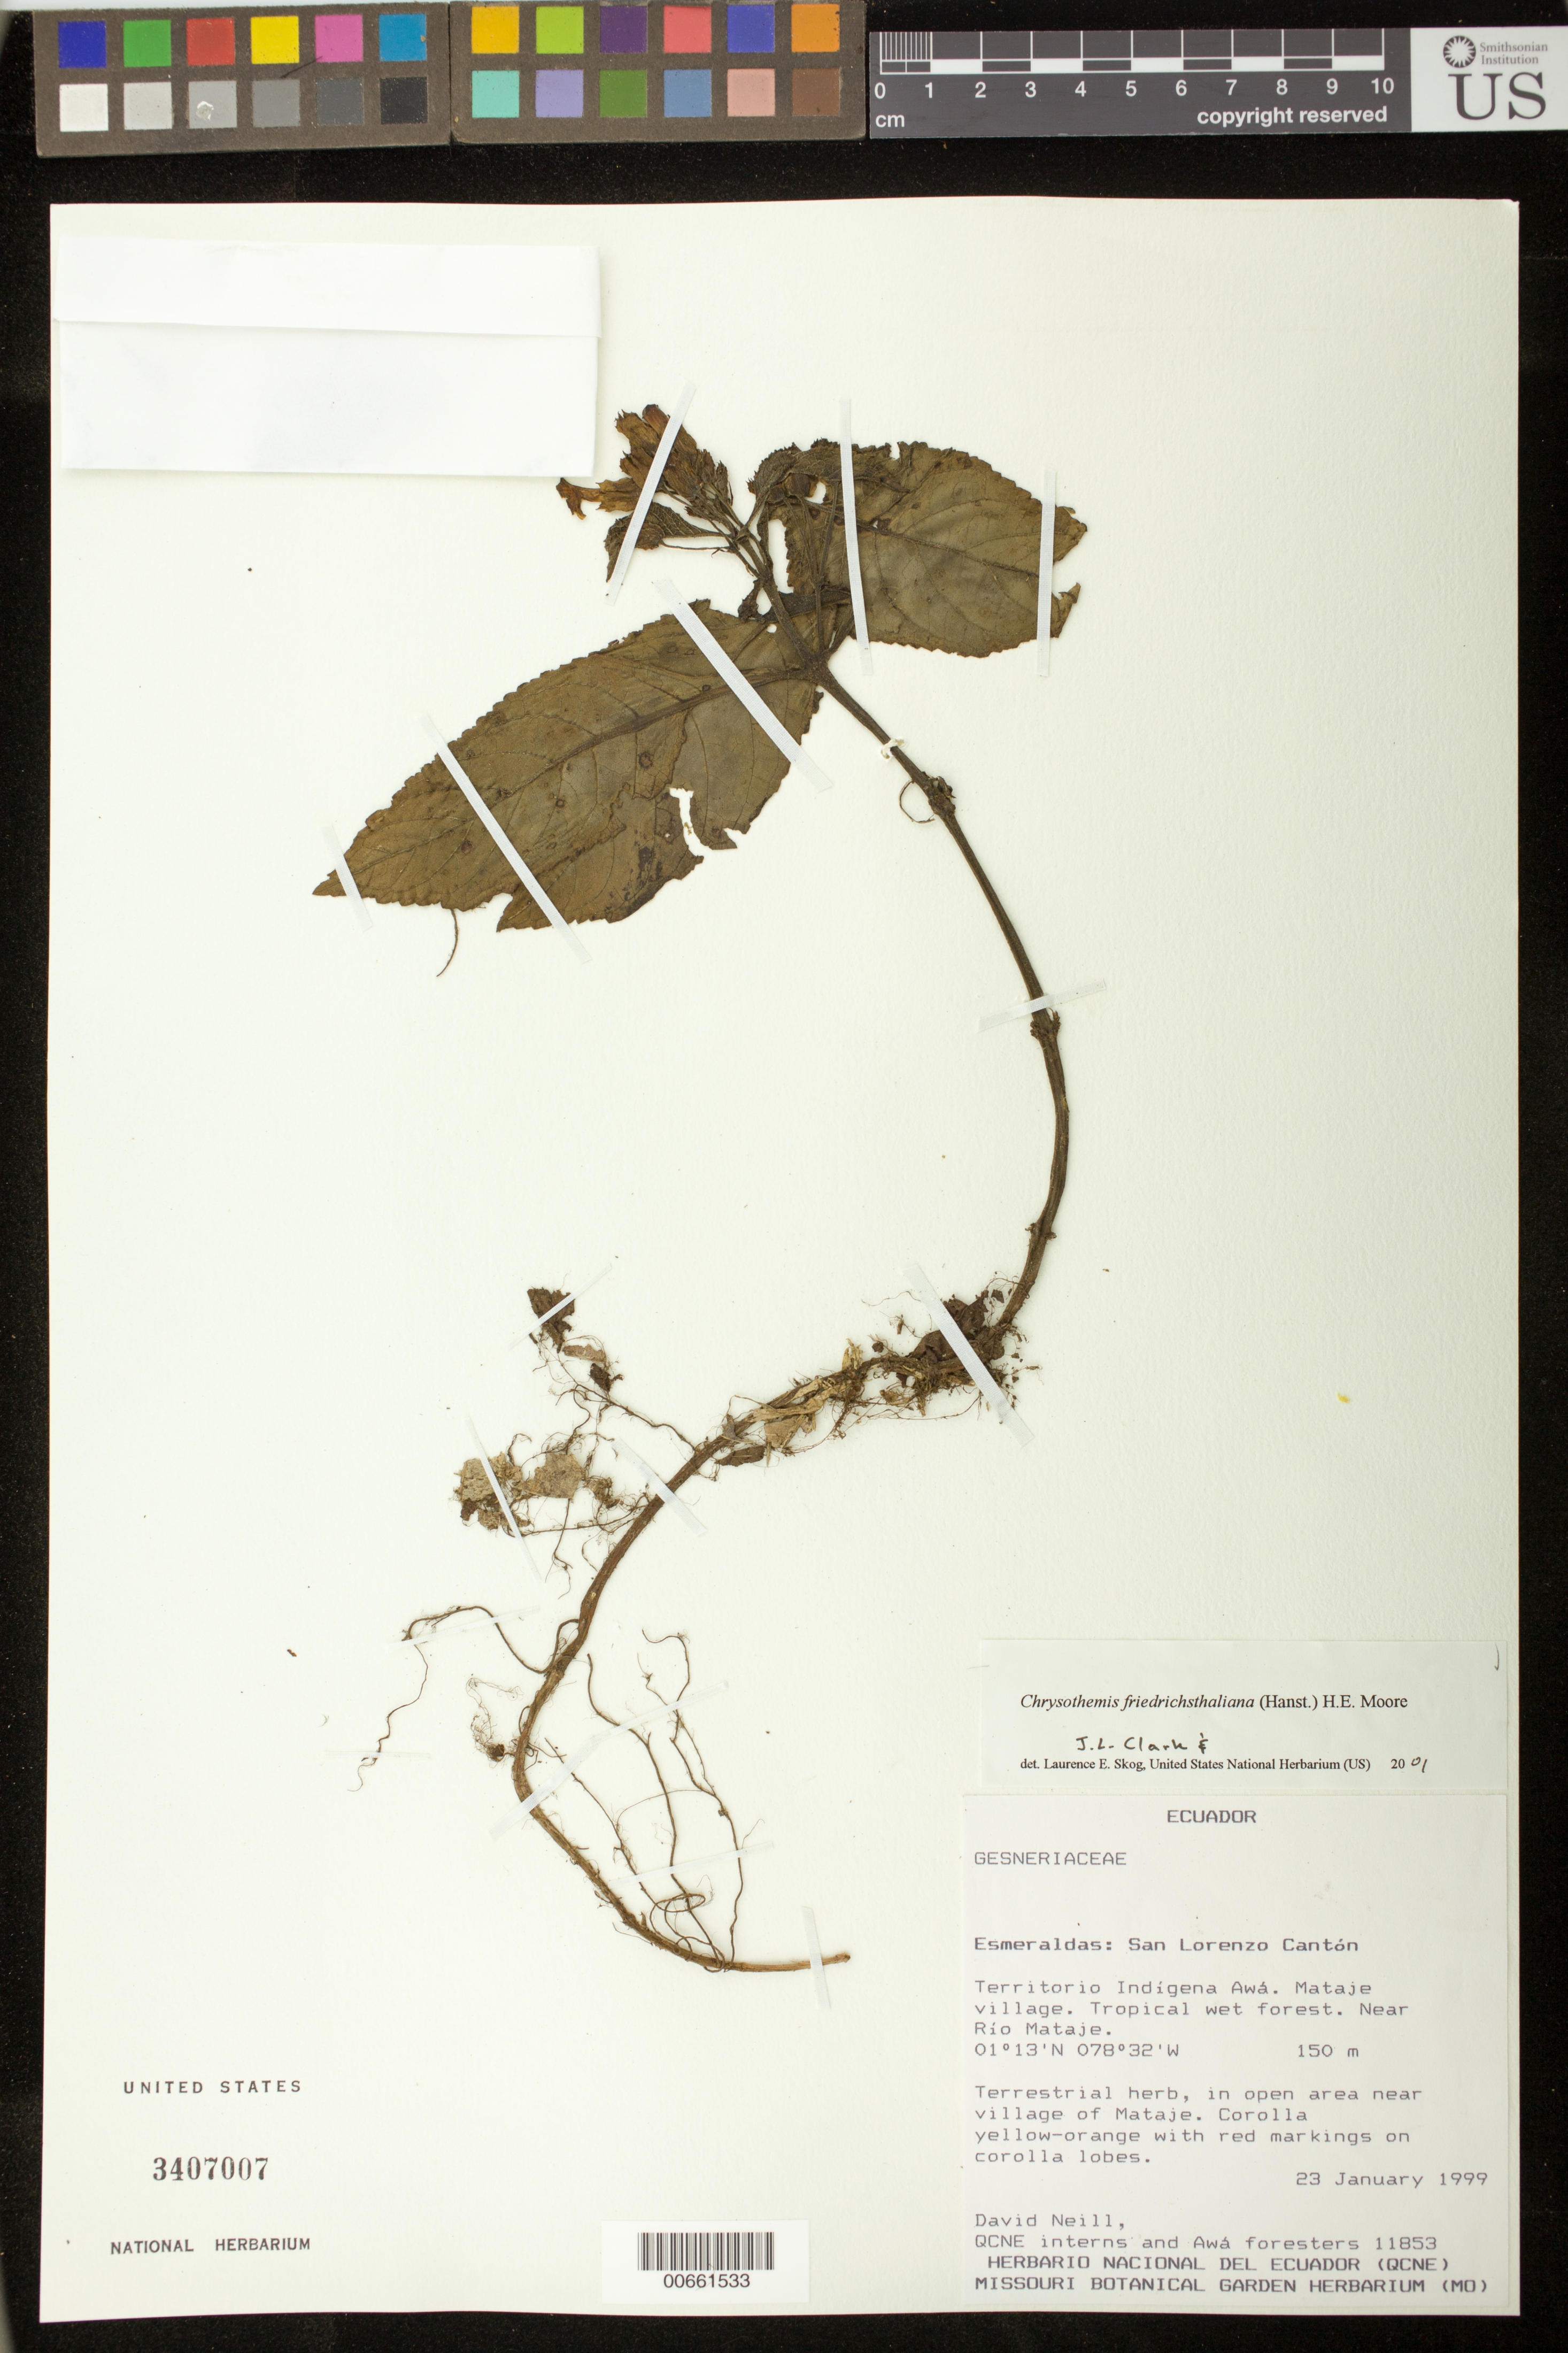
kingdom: Plantae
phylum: Tracheophyta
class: Magnoliopsida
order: Lamiales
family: Gesneriaceae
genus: Chrysothemis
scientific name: Chrysothemis friedrichsthaliana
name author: (Hanst.) H.E. Moore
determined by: Clark, J. L.; Skog, Laurence E.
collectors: D. A. Neill & QCNE interns & Awa Foresters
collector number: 11853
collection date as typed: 23 Jan 1999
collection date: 1999-01-23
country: Ecuador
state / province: Esmeraldas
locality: San Lorenzo Cantón, Territorio Indígena Awá, Mataje village, near Río Mataje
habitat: Tropical wet forest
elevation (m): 150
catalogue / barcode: US 3407007